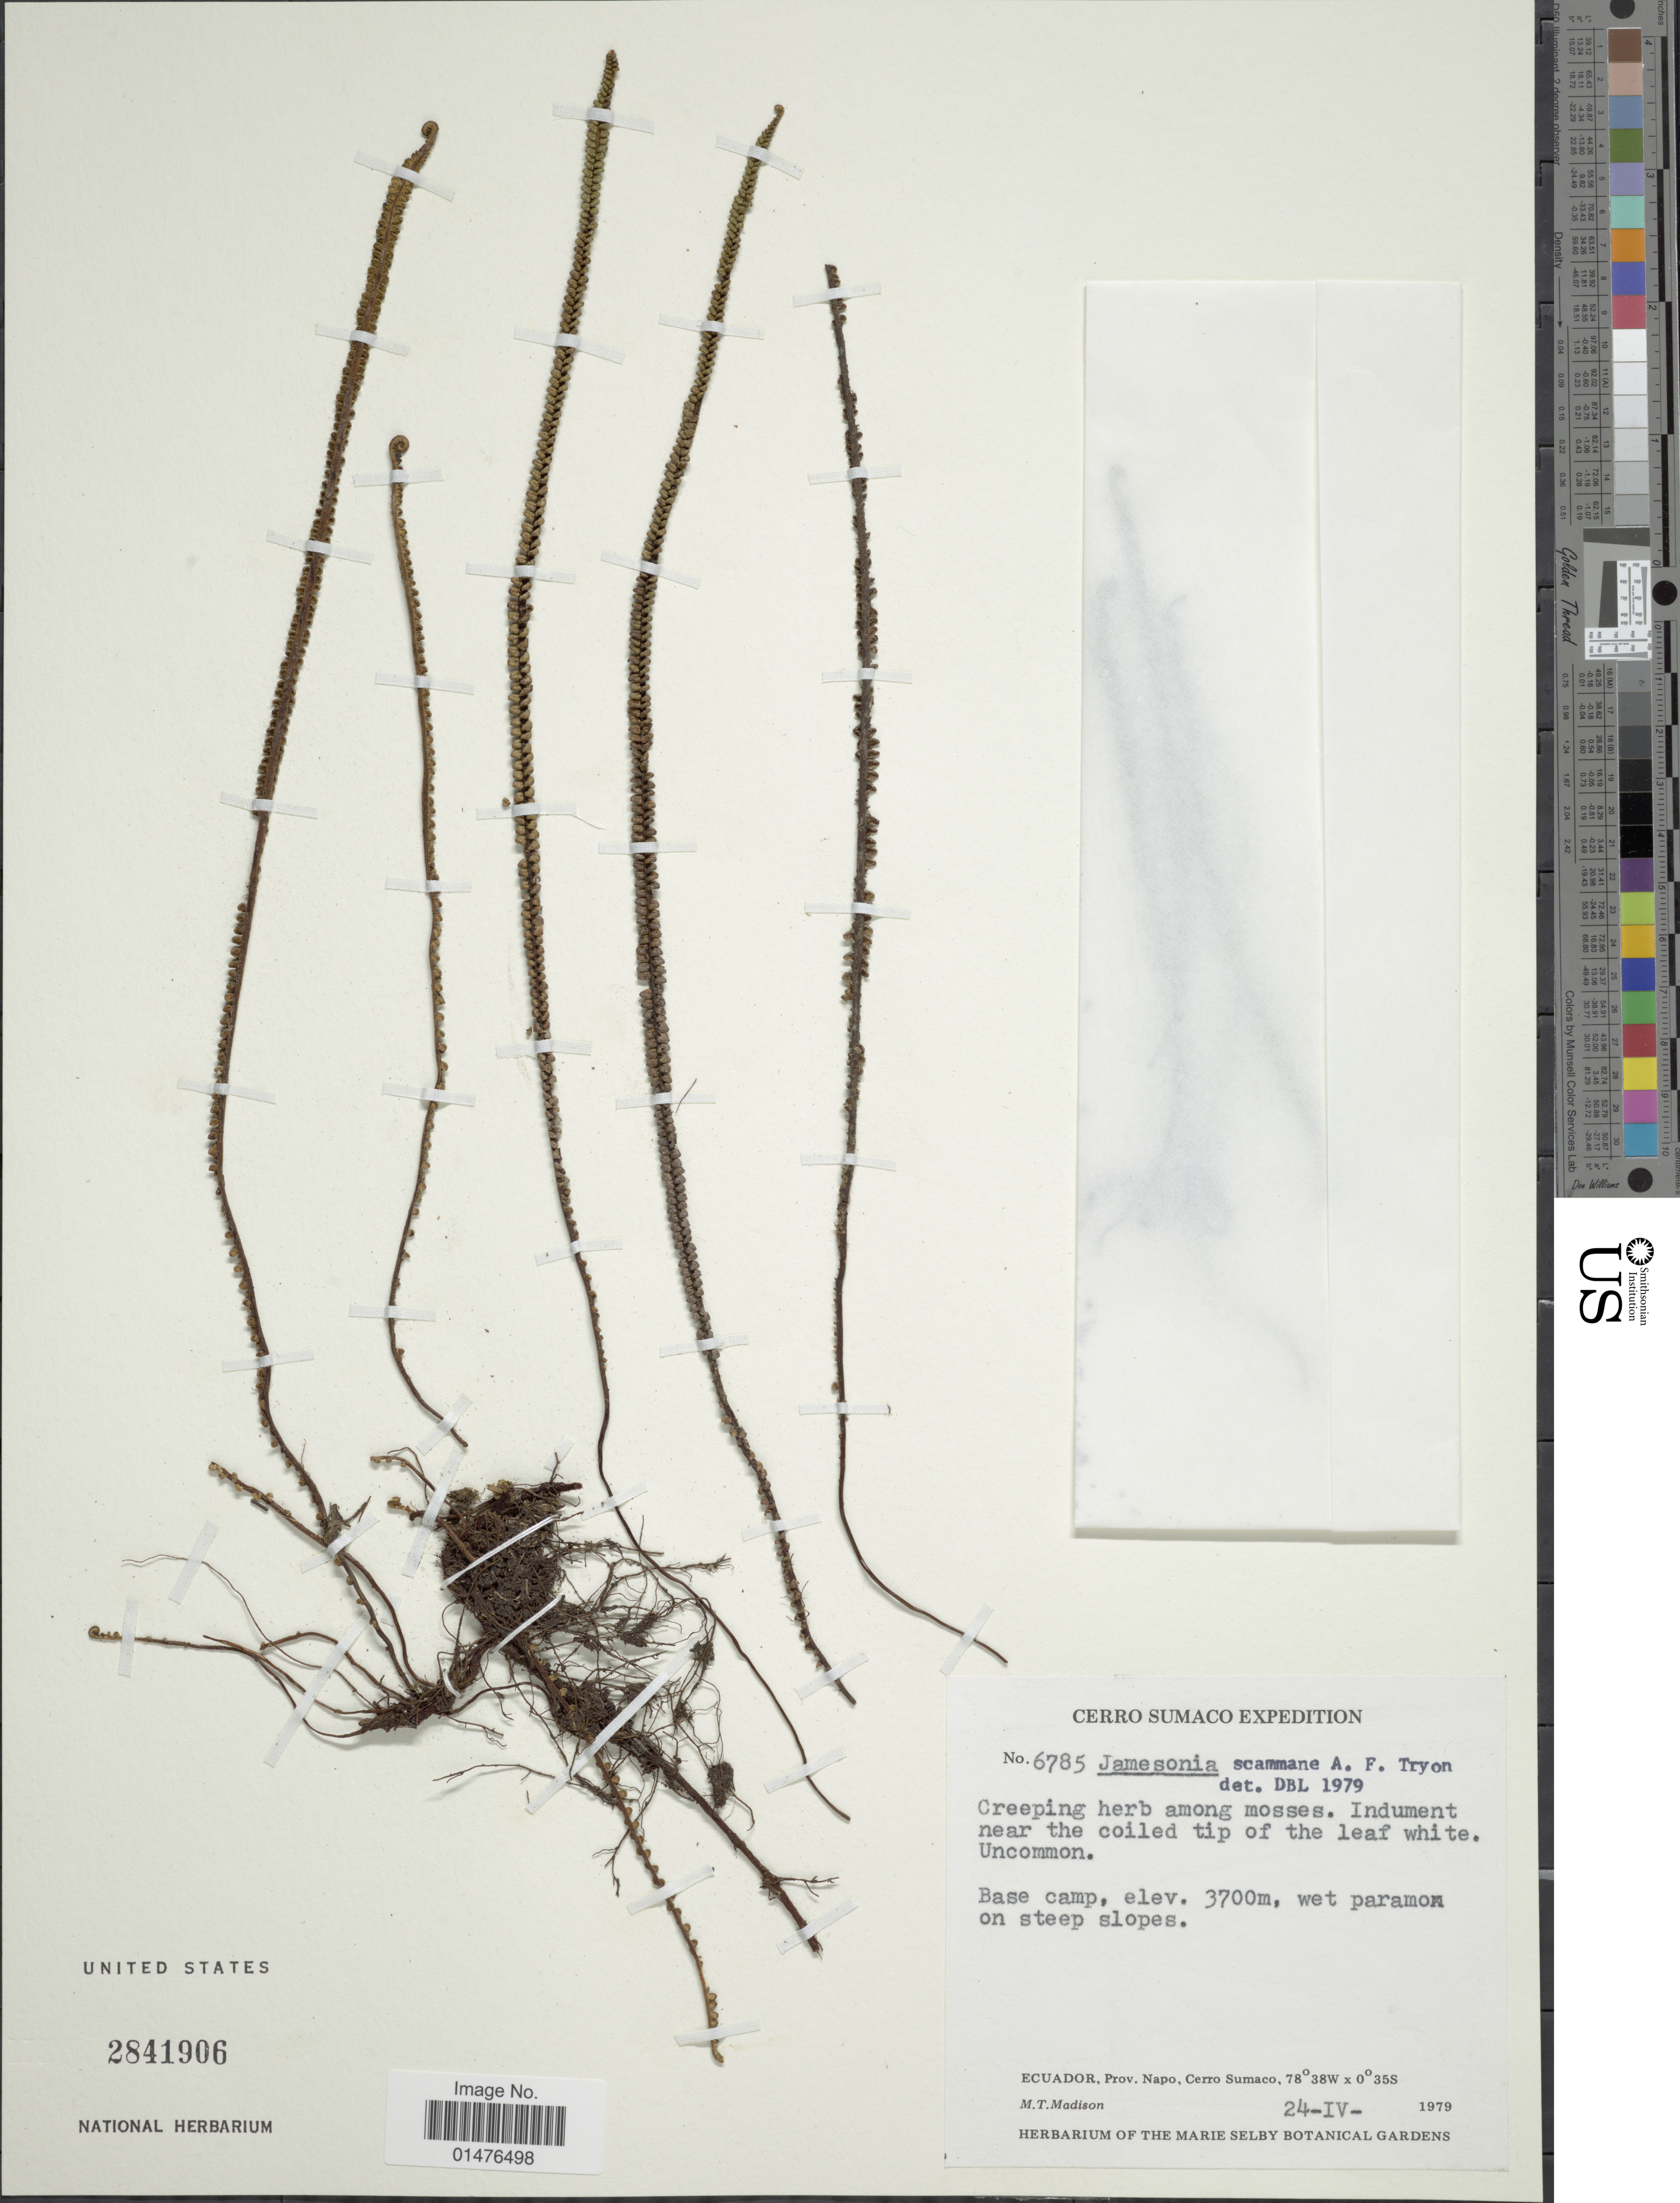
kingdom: Plantae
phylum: Tracheophyta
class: Polypodiopsida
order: Polypodiales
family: Pteridaceae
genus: Jamesonia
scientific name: Jamesonia scammanae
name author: A.F. Tryon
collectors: M. T. Madison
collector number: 6785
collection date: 1979-04-24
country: Ecuador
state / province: Napo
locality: Cerro Sumaco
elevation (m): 3700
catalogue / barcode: US 2841906